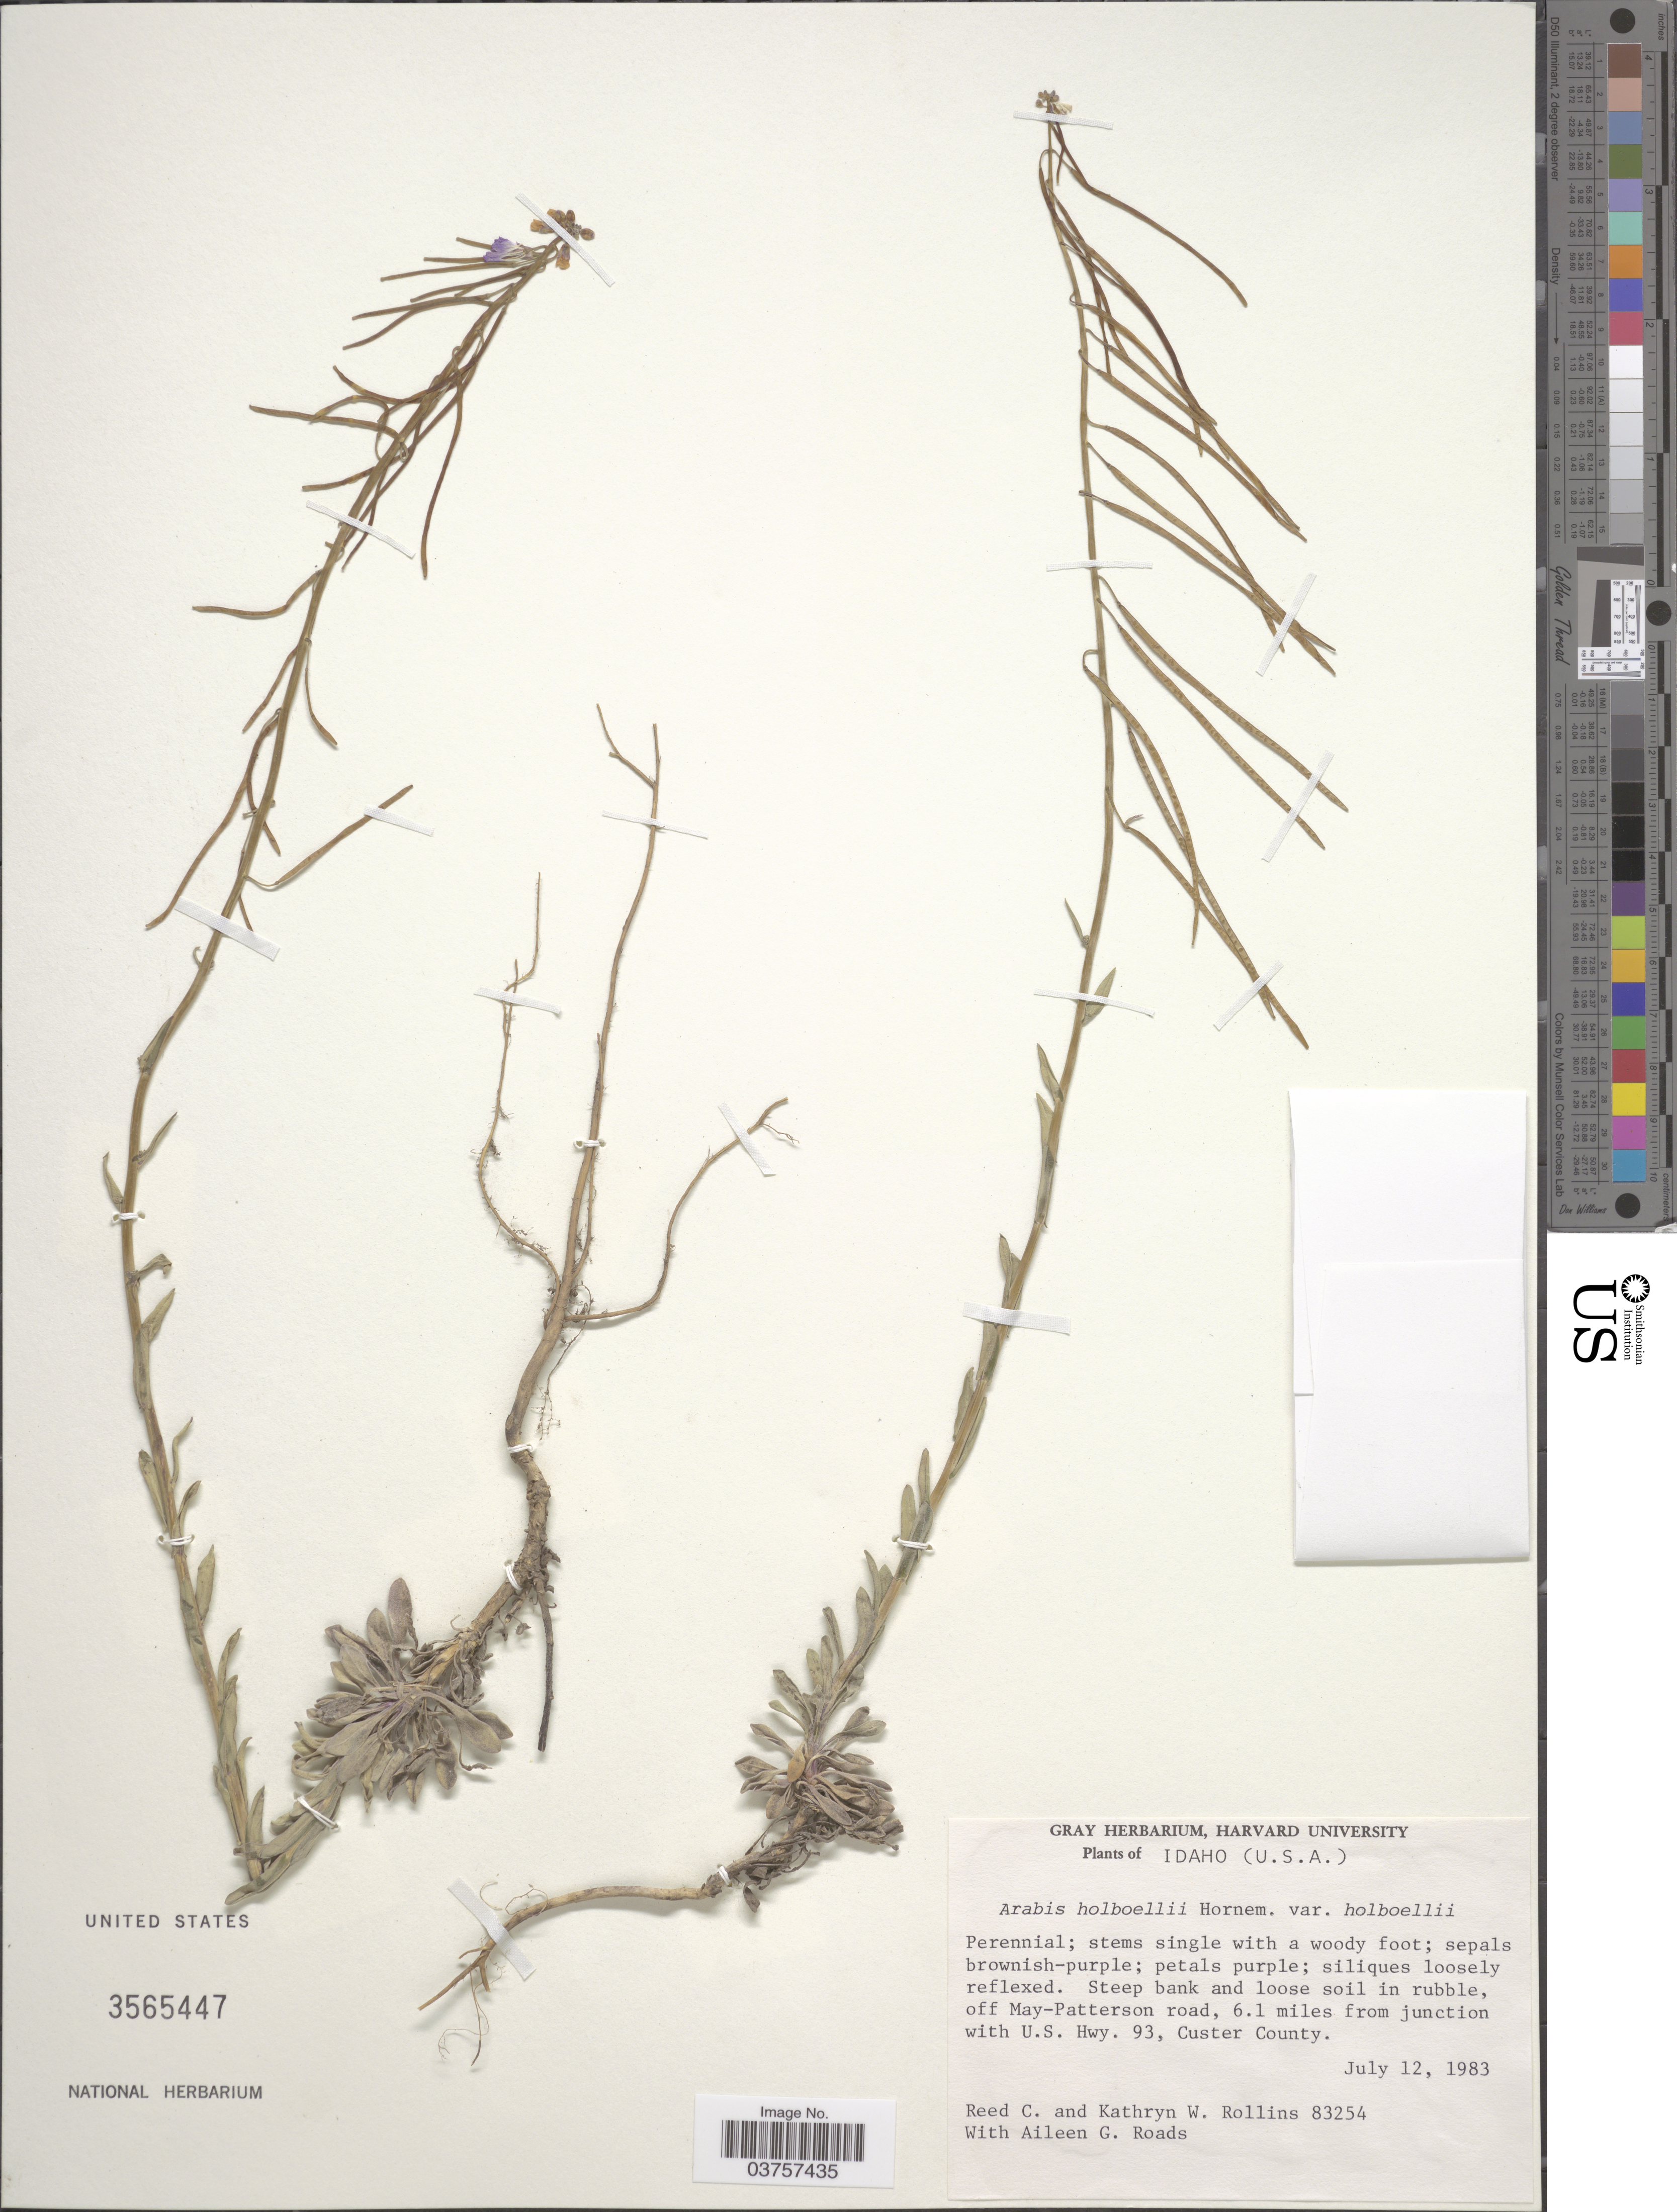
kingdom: Plantae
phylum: Tracheophyta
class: Magnoliopsida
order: Brassicales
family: Brassicaceae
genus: Arabis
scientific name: Arabis holboellii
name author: Hornem.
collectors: R. C. Rollins, K. W. Rollins & A. Roads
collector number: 83254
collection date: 1983-07-12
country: United States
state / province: Idaho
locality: Off May-Patterson road, 6.1 miles from junction with U.S. Hwy. 93, Custer County.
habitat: steep bank and loose soil in rubble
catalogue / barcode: US 3565447